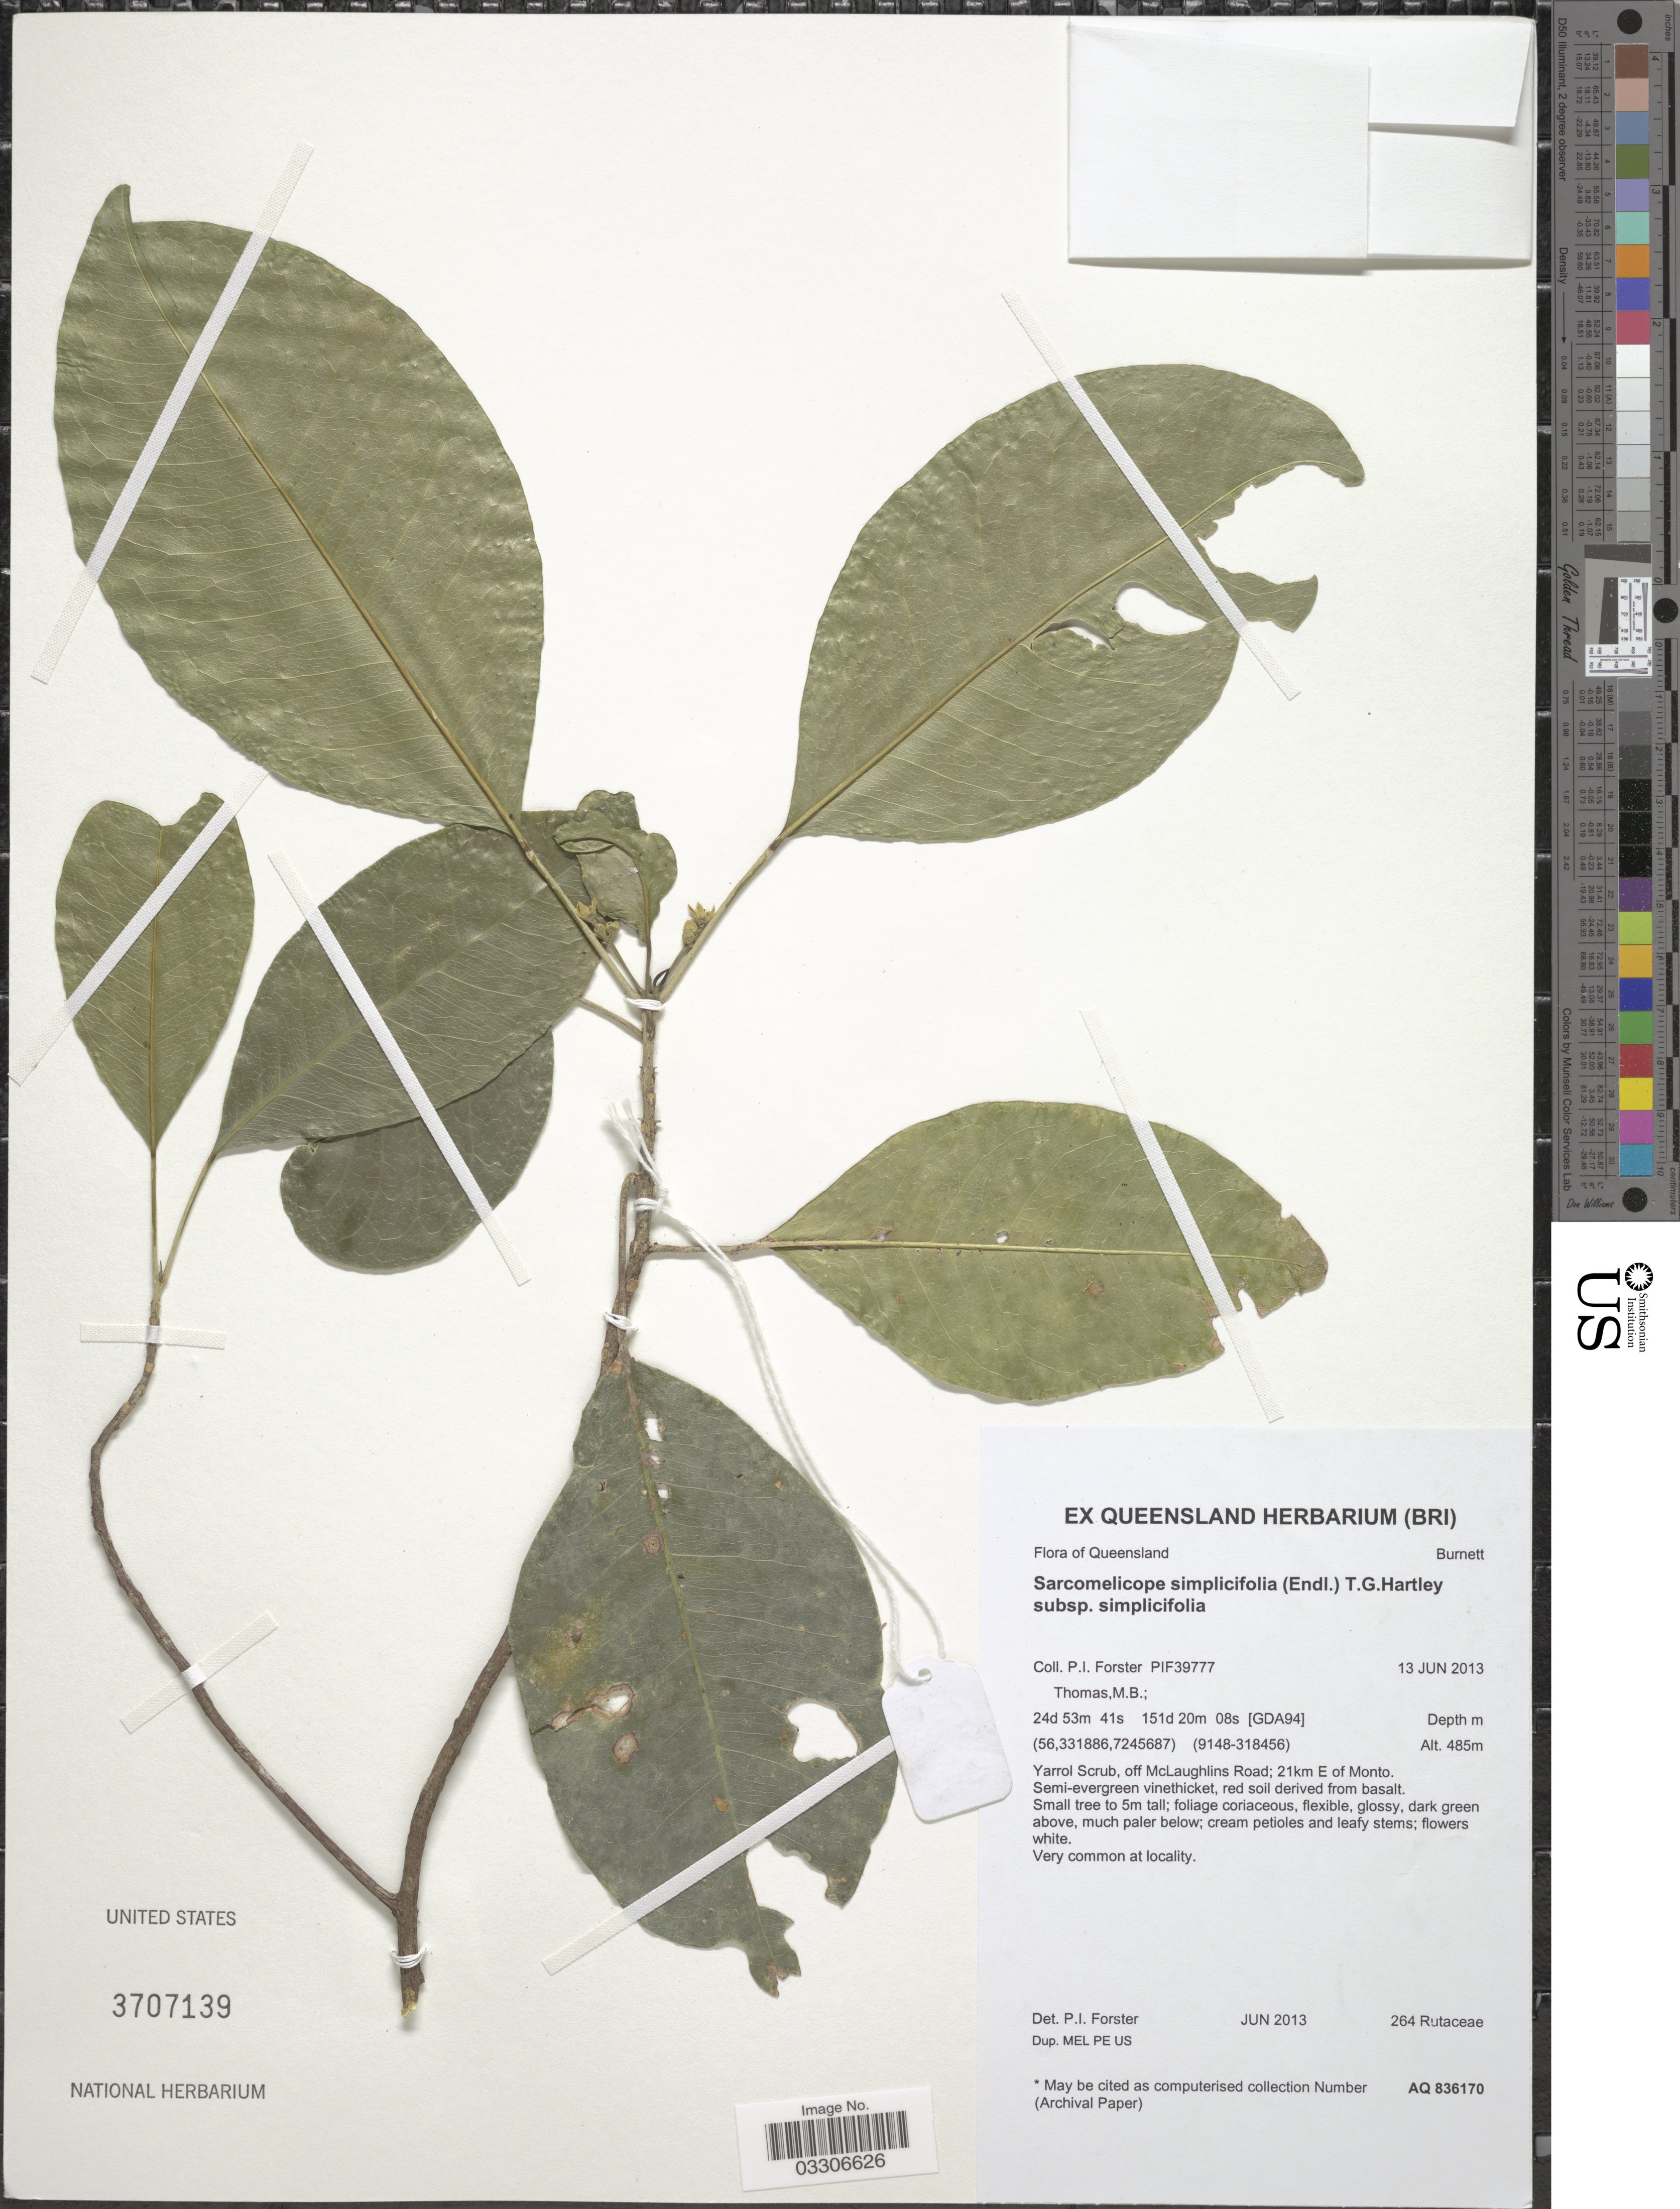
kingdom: Plantae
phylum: Tracheophyta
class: Magnoliopsida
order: Sapindales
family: Rutaceae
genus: Sarcomelicope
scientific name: Sarcomelicope simplicifolia subsp. simplicifolia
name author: (Endl.) T.G. Hartley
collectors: P. Forster & M. B. Thomas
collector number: PIF39777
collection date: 2013-06-13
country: Australia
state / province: Queensland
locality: Yarrol Scrub, off McLauglhlins Road; 21km E of Monto.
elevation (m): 485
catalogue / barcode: US 3707139